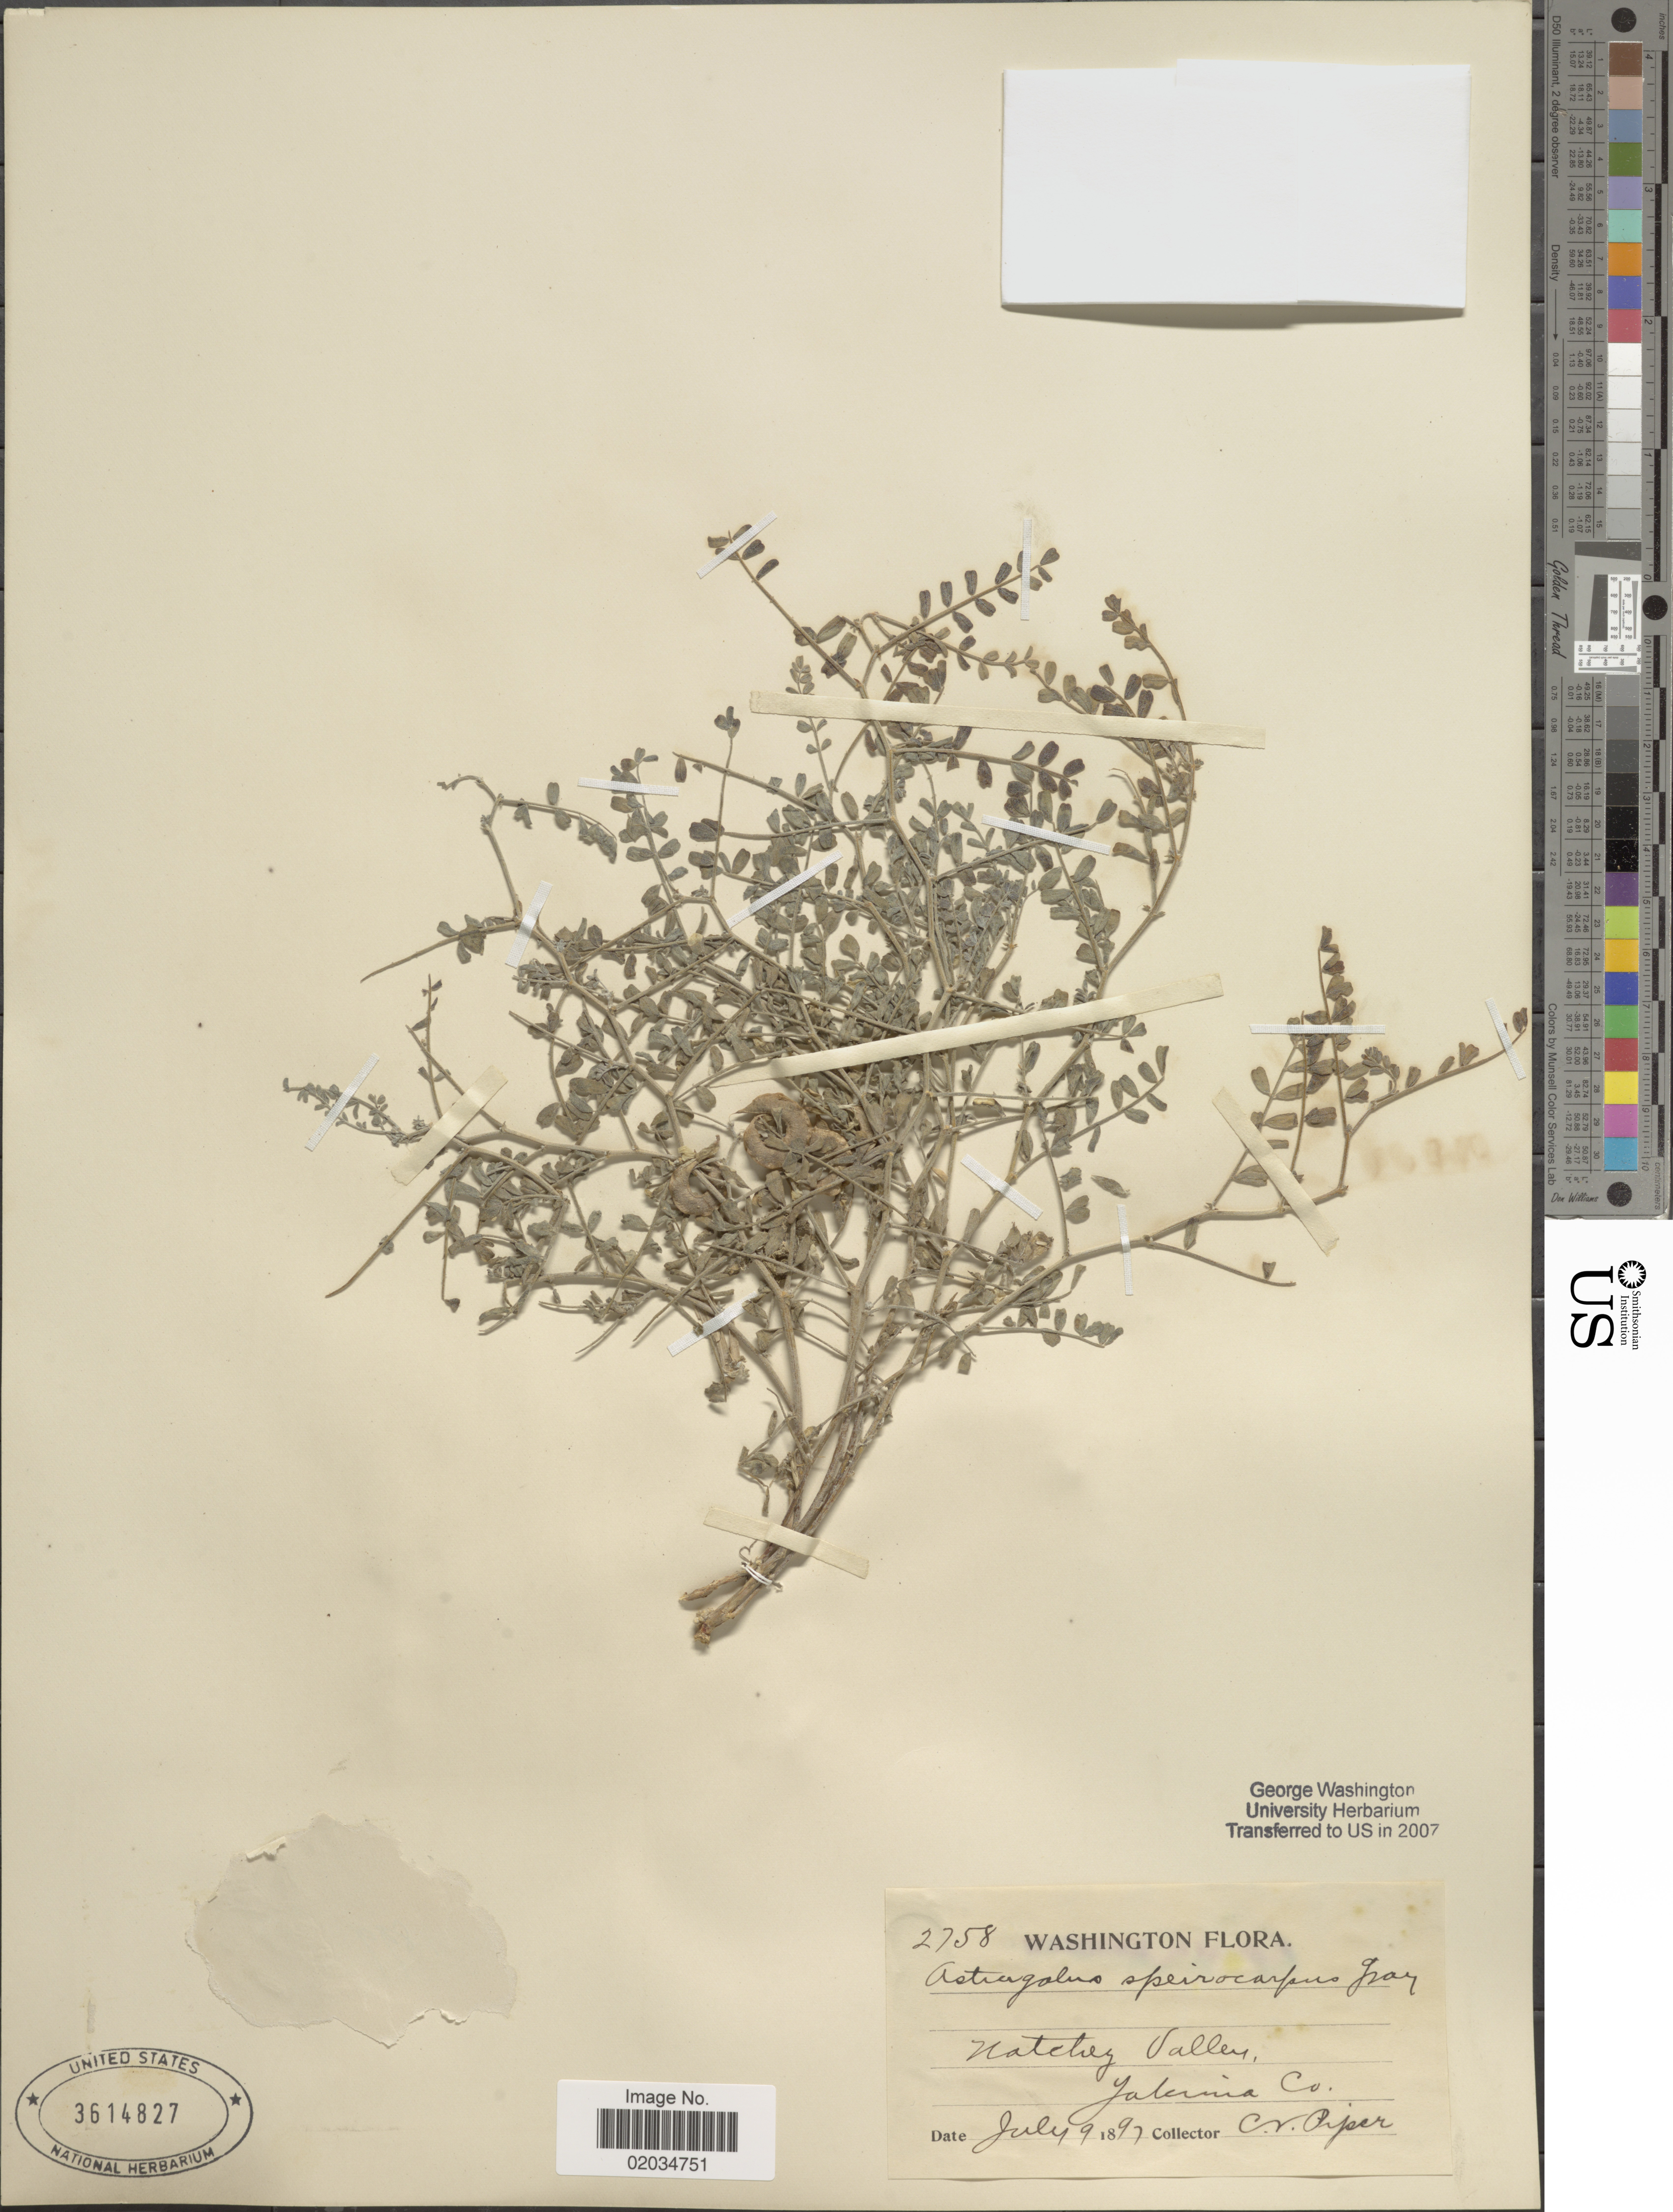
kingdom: Plantae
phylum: Tracheophyta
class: Magnoliopsida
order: Fabales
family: Fabaceae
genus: Astragalus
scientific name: Astragalus speirocarpus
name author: A. Gray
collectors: C. V. Piper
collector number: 2758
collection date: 1897-07-09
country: United States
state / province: Washington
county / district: Yakima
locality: Naches Valley, Yakima Co.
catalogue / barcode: US 3614827